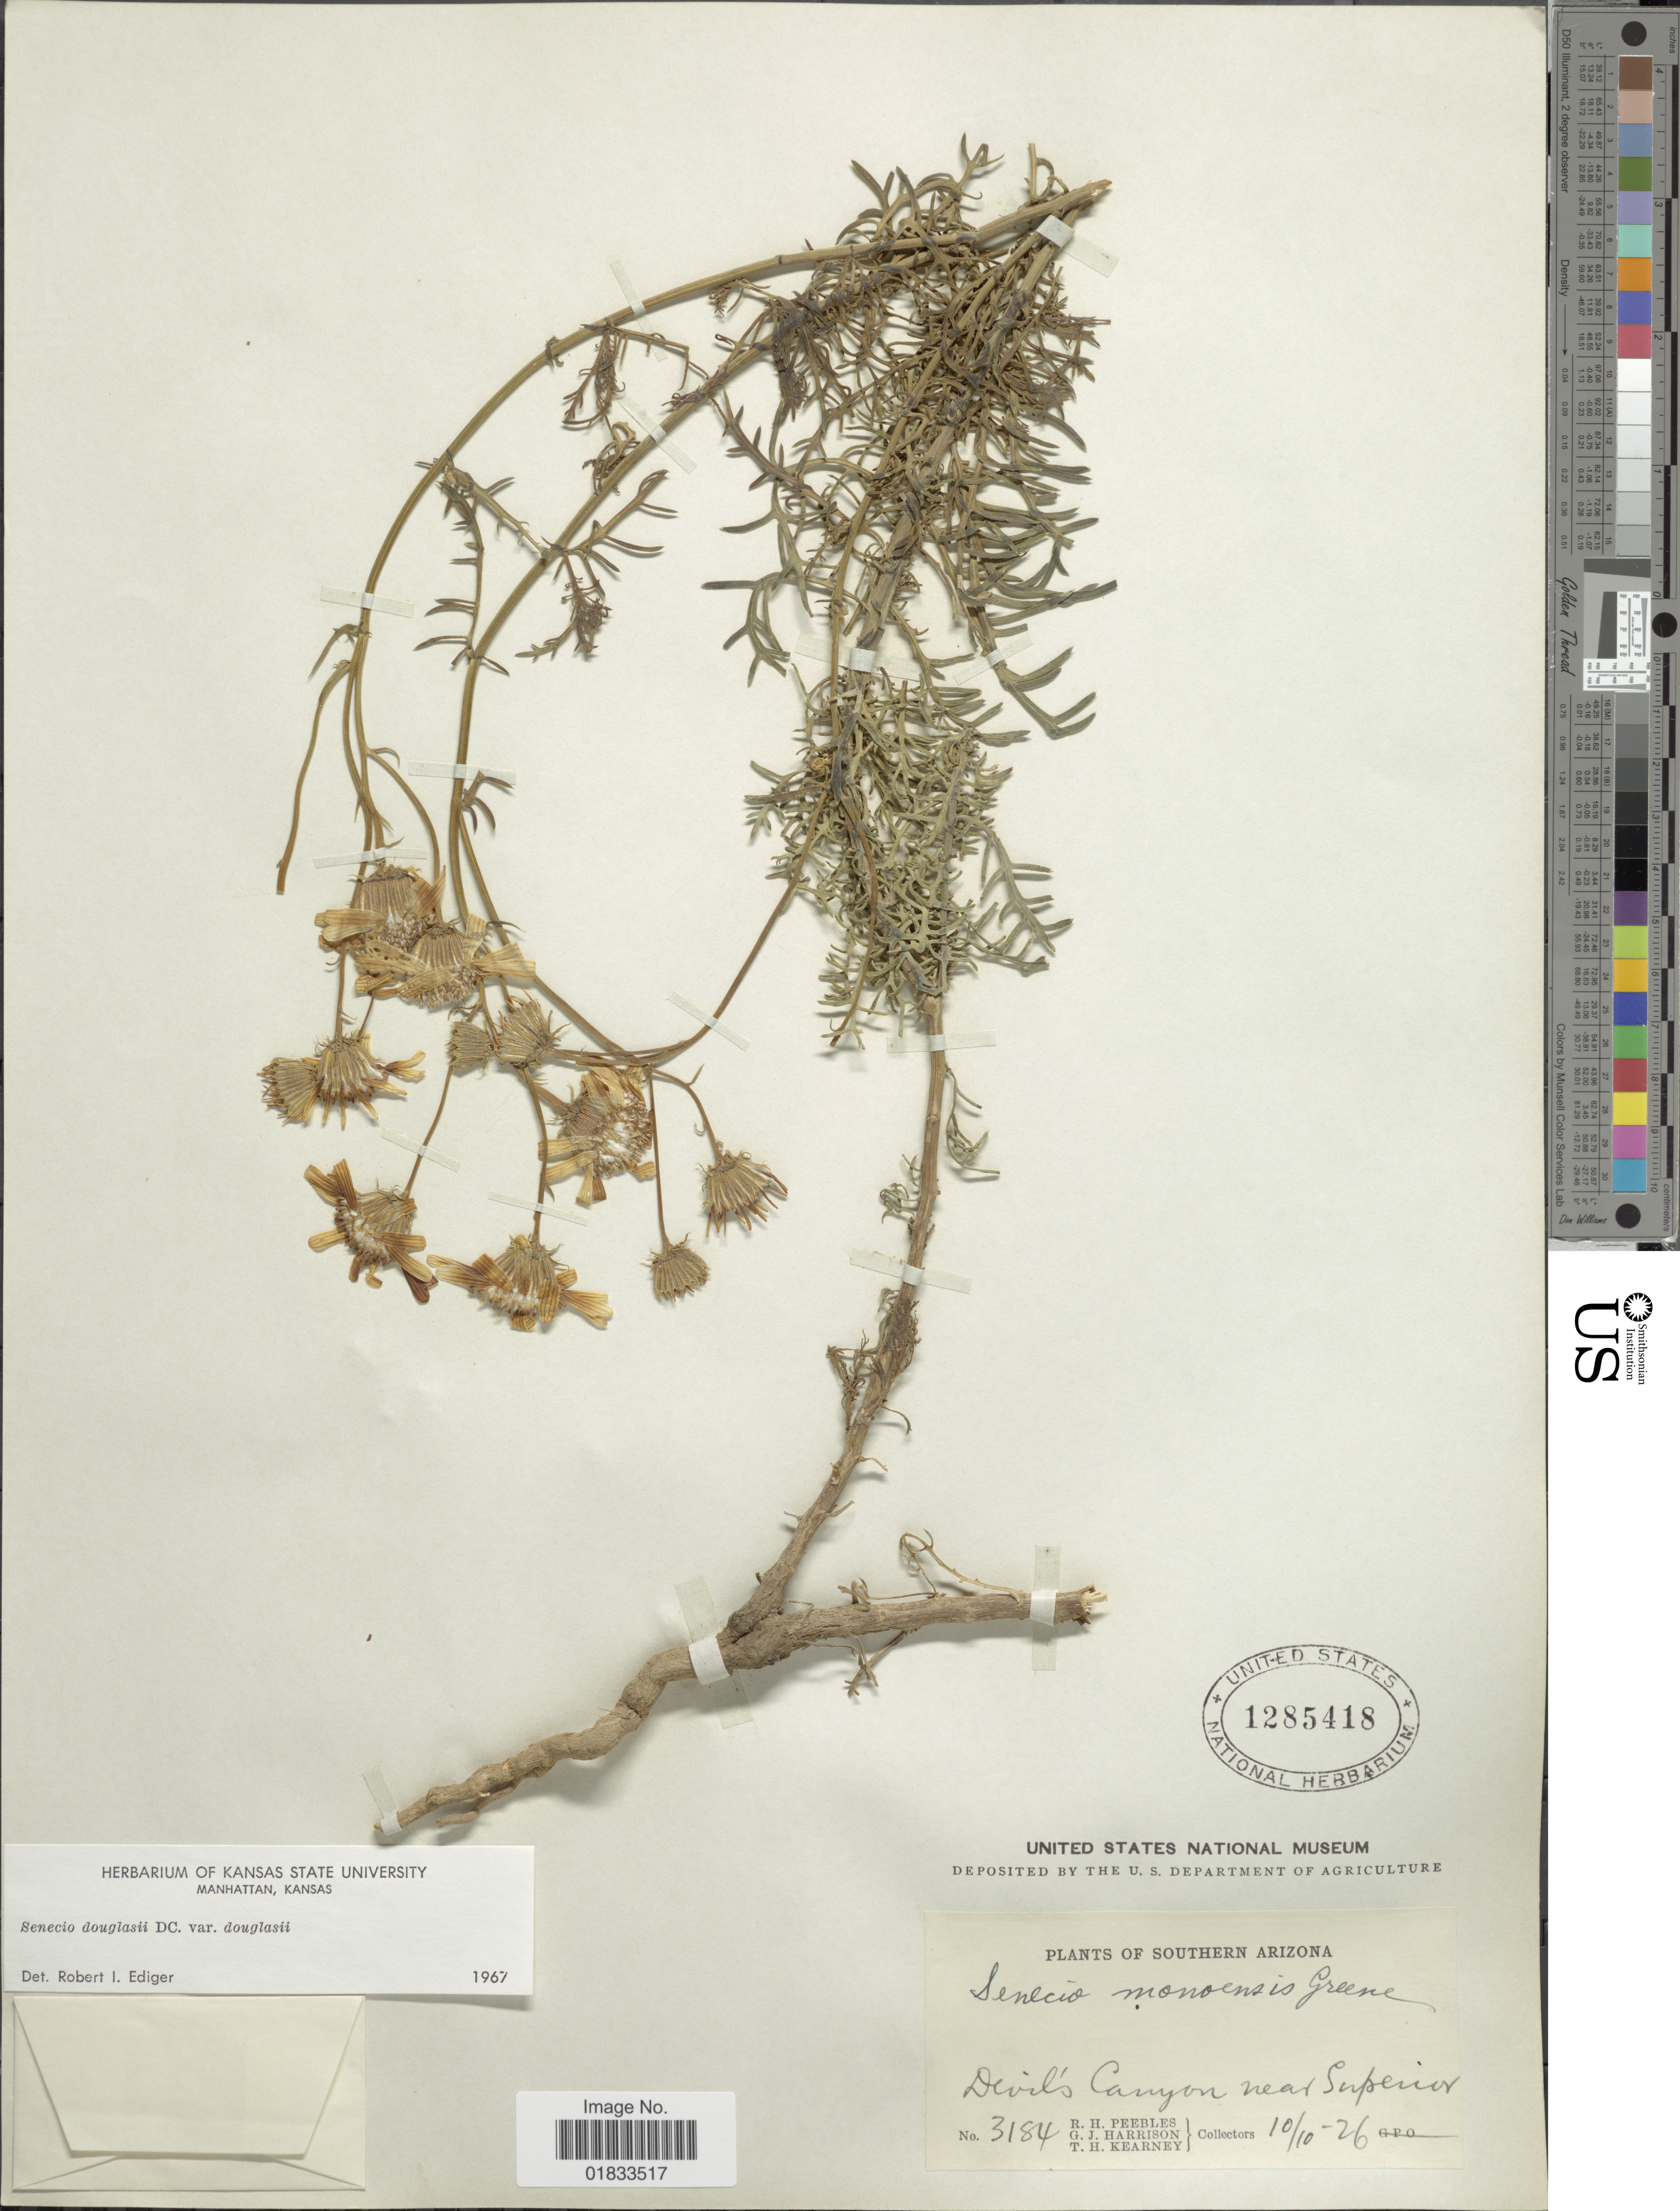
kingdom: Plantae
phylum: Tracheophyta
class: Magnoliopsida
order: Asterales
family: Asteraceae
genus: Senecio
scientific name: Senecio flaccidus var. douglasii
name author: (DC.) B.L. Turner & T.M. Barkley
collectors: R. H. Peebles, G. J. Harrison & T. H. Kearney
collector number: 3184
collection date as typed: Transcribed d/m/y: 10/10/26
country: United States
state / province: Arizona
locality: Southern Arizona, Devils Canyon near Superior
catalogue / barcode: US 1285418